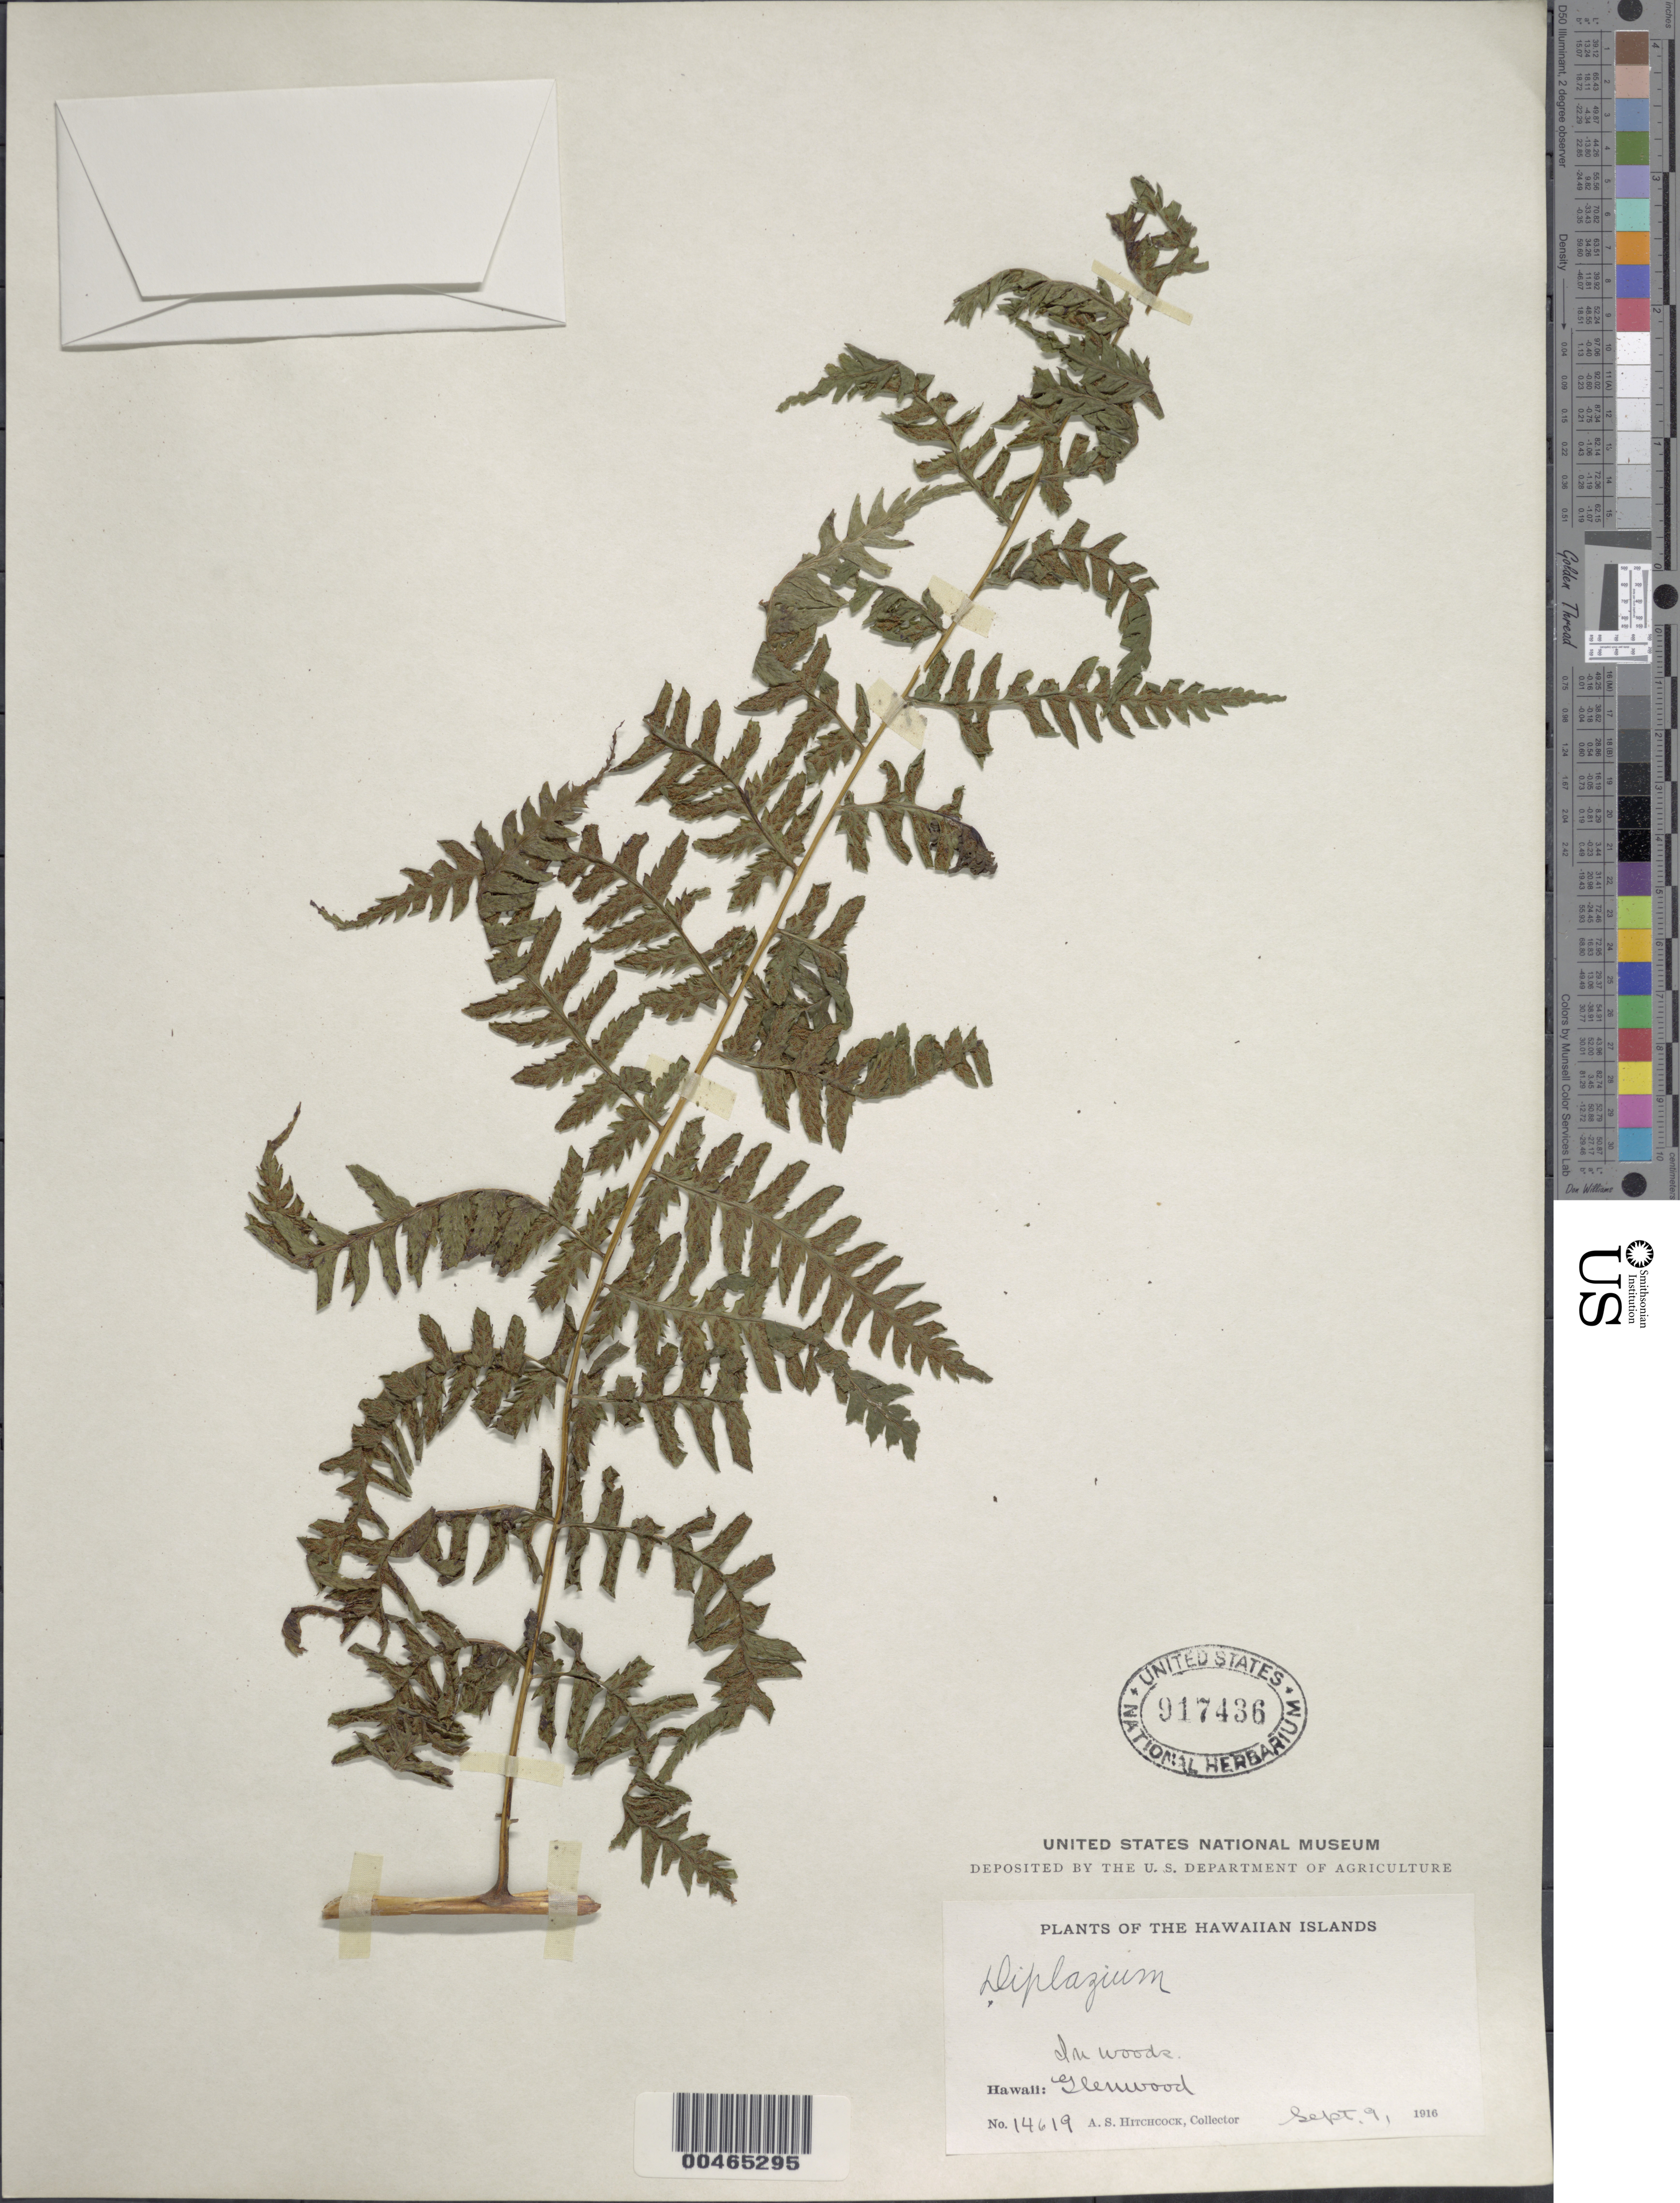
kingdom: Plantae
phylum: Tracheophyta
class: Polypodiopsida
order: Polypodiales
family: Athyriaceae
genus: Diplazium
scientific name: Diplazium sandwichianum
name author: (C. Presl) Diels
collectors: A. S. Hitchcock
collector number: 14619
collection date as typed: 9 Sep 1916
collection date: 1916-09-09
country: United States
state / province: Hawaii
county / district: Hawaii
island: Hawaii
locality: Glenwood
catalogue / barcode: US 917436